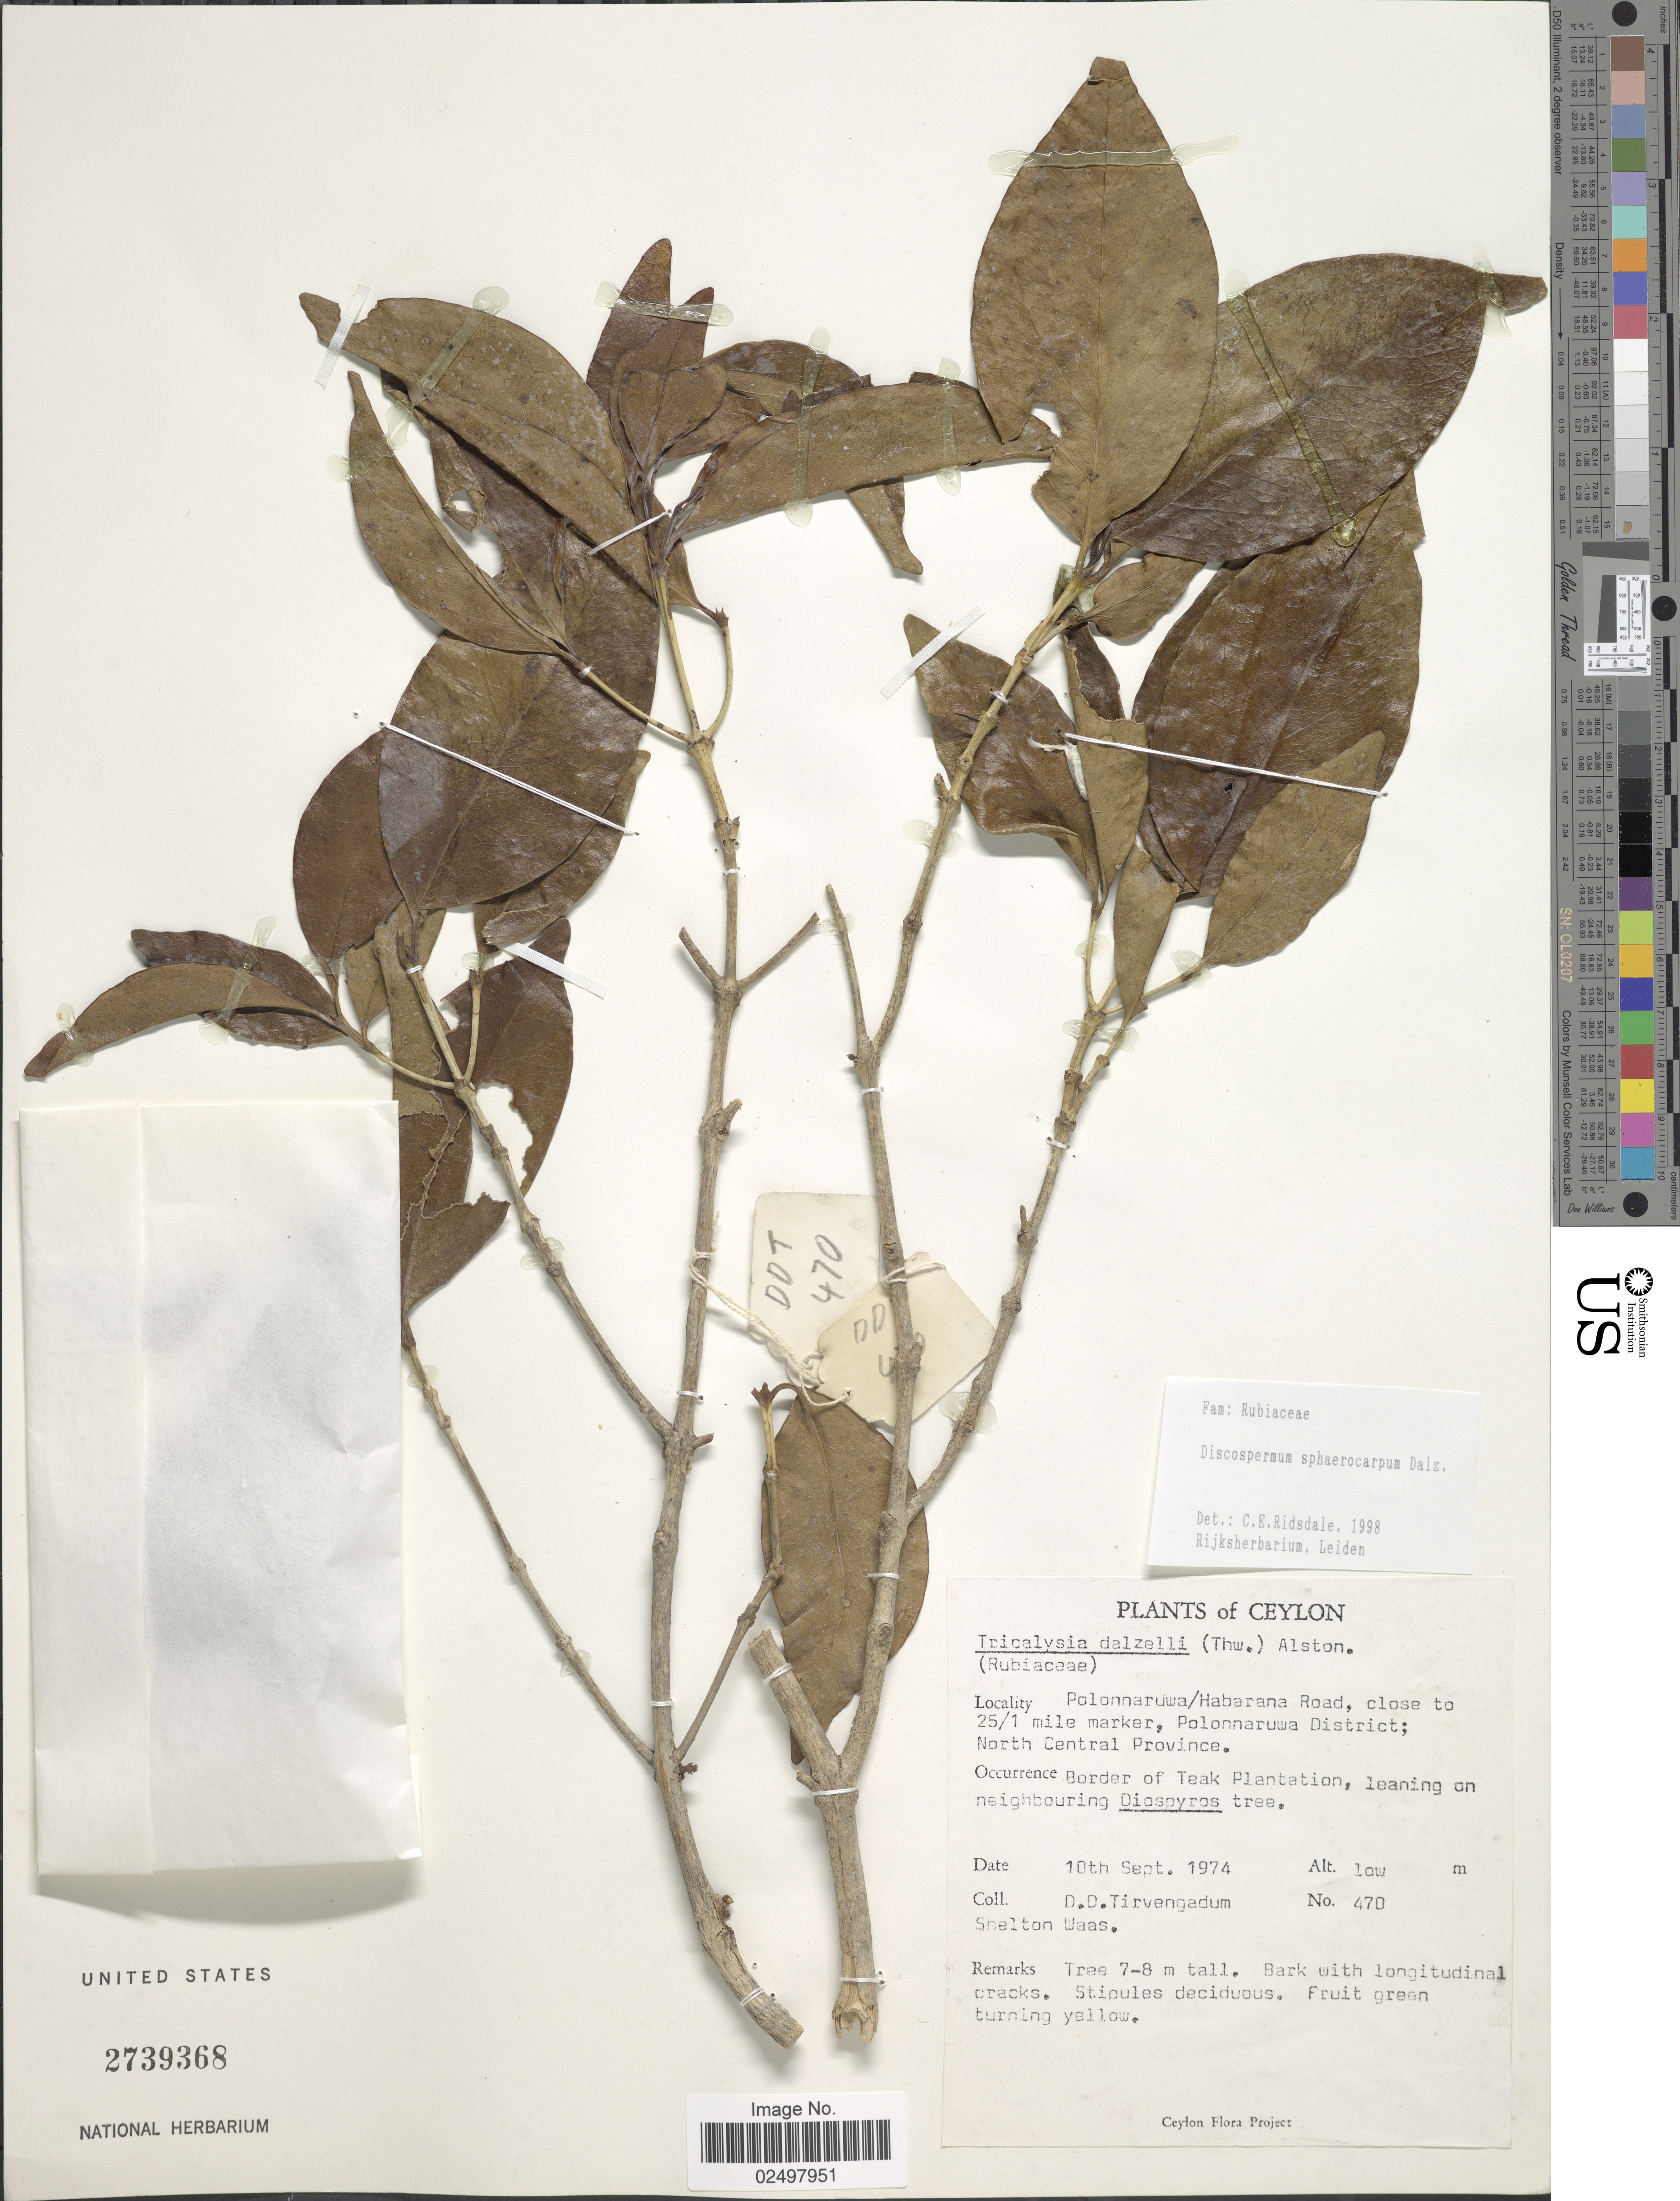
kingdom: Plantae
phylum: Tracheophyta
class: Magnoliopsida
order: Gentianales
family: Rubiaceae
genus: Discospermum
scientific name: Discospermum sphaerocarpum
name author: Dalzell ex Hook. f.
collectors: D. Tirvengadum & S. Waas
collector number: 470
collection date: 1974-09-10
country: Sri Lanka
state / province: North Central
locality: Ceylon, Polonnaruwa/Habarana Road, close to 25/1 mile marker, Polonnaruwa District, Border of Teak Plantation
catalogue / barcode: US 2739368